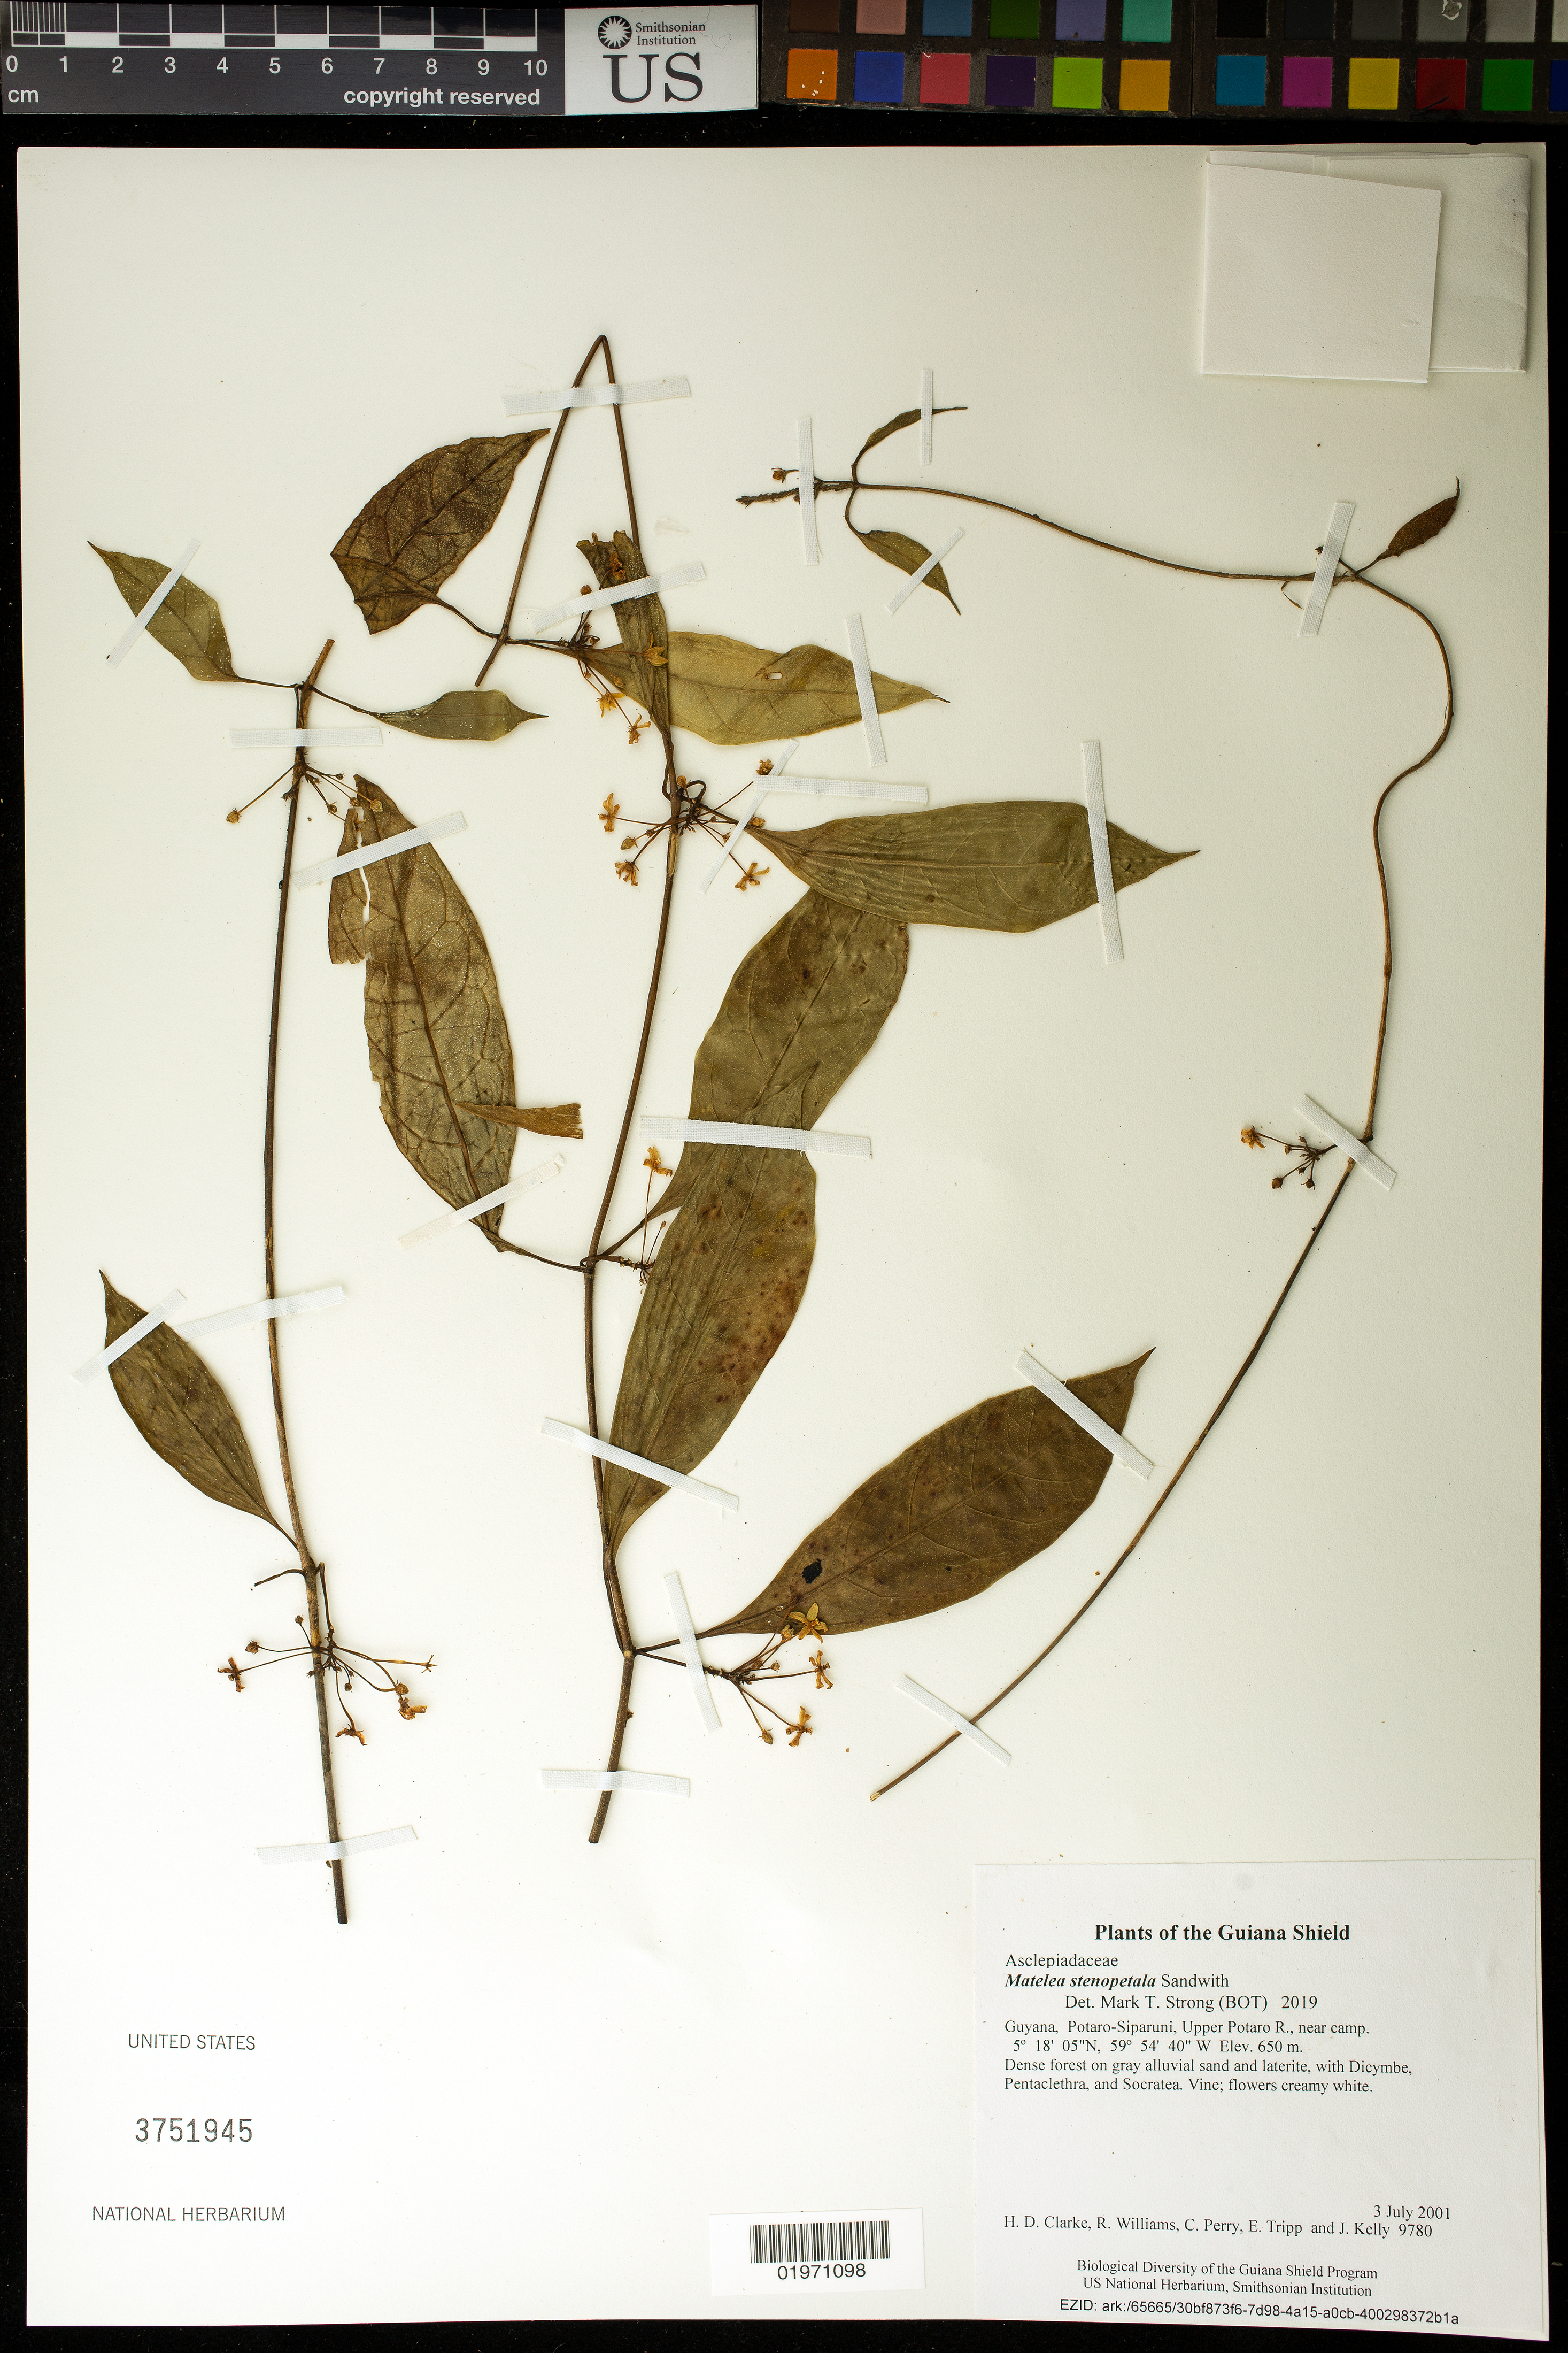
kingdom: Plantae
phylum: Tracheophyta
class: Magnoliopsida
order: Gentianales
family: Apocynaceae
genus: Matelea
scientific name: Matelea stenopetala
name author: Sandwith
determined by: Strong, Mark T., (BOT), Smithsonian Institution - National Museum of Natural History (UNITED STATES)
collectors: H. D. Clarke, R. Williams, C. Perry, E. Tripp & J. Kelly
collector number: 9780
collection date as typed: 3 July 2001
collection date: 2001-07-03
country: Guyana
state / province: Potaro-Siparuni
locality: Upper Potaro R., near camp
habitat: Dense forest on gray alluvial sand and laterite, with Dicymbe, Pentaclethra, and Socratea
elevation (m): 650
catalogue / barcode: US 3751945